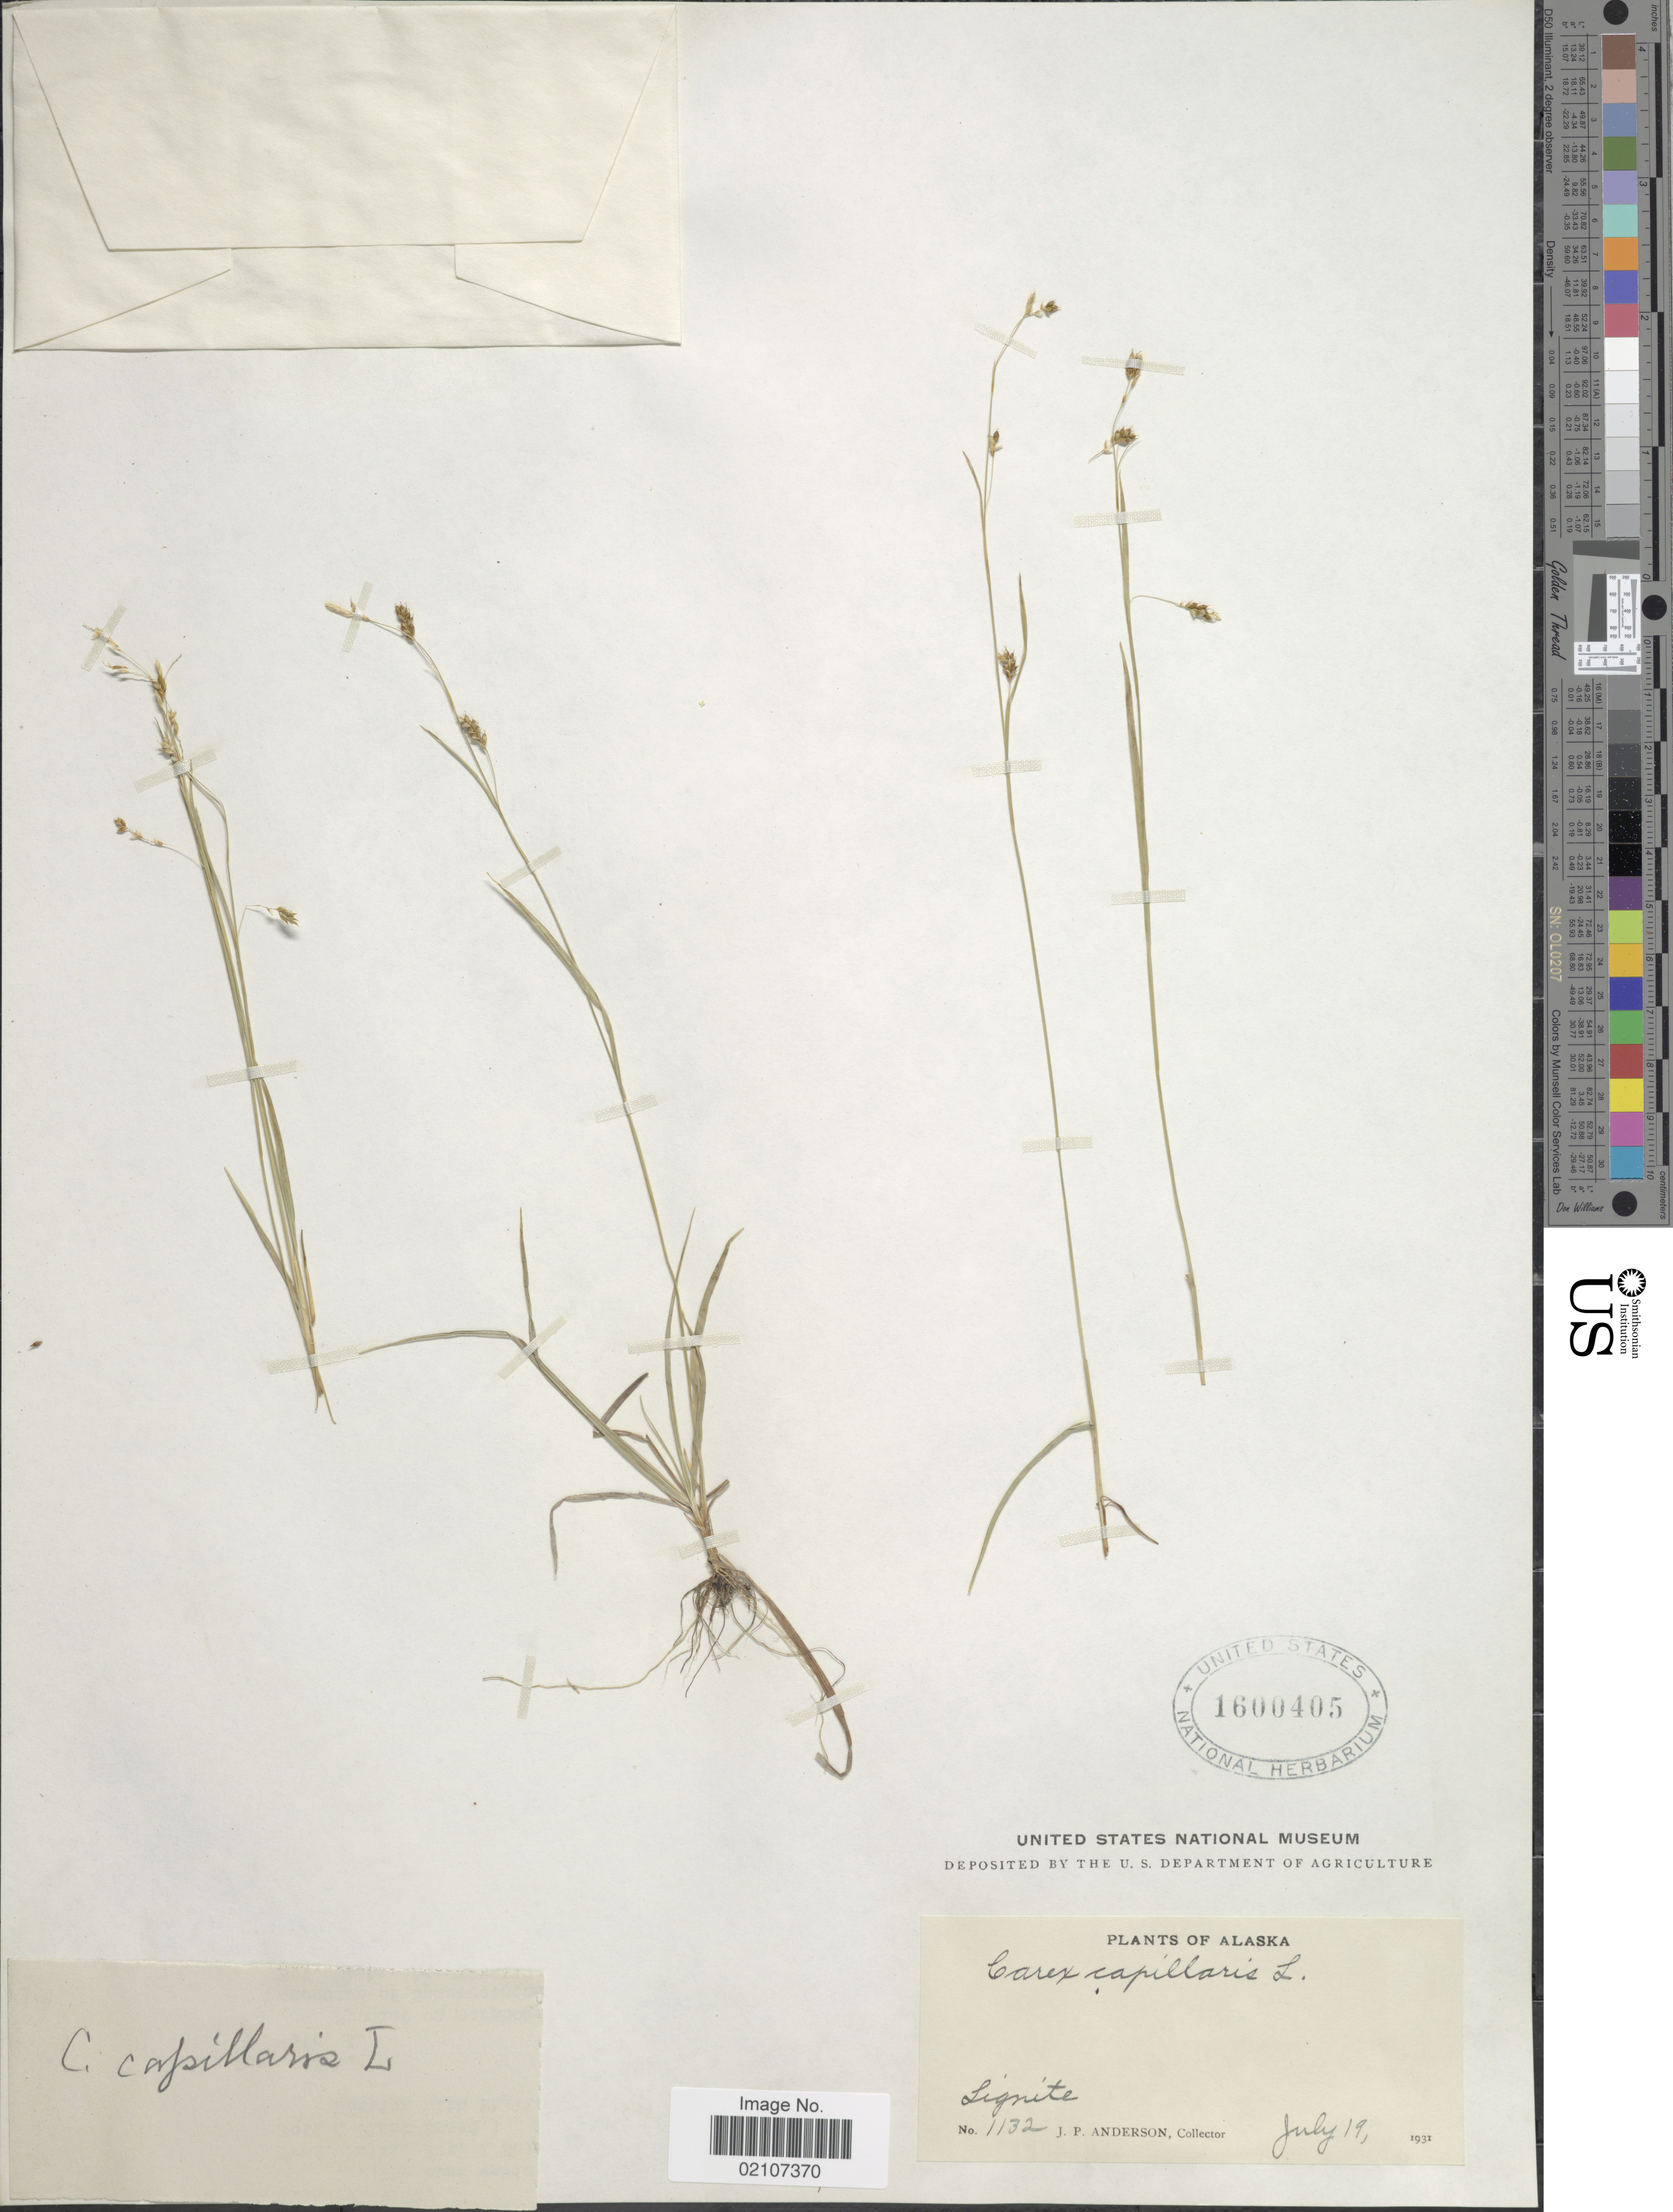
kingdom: Plantae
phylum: Tracheophyta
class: Liliopsida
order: Poales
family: Cyperaceae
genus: Carex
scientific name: Carex capillaris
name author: L.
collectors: J. P. Anderson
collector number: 1132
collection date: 1931-07-19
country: United States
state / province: Alaska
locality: Lignite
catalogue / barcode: US 1600405